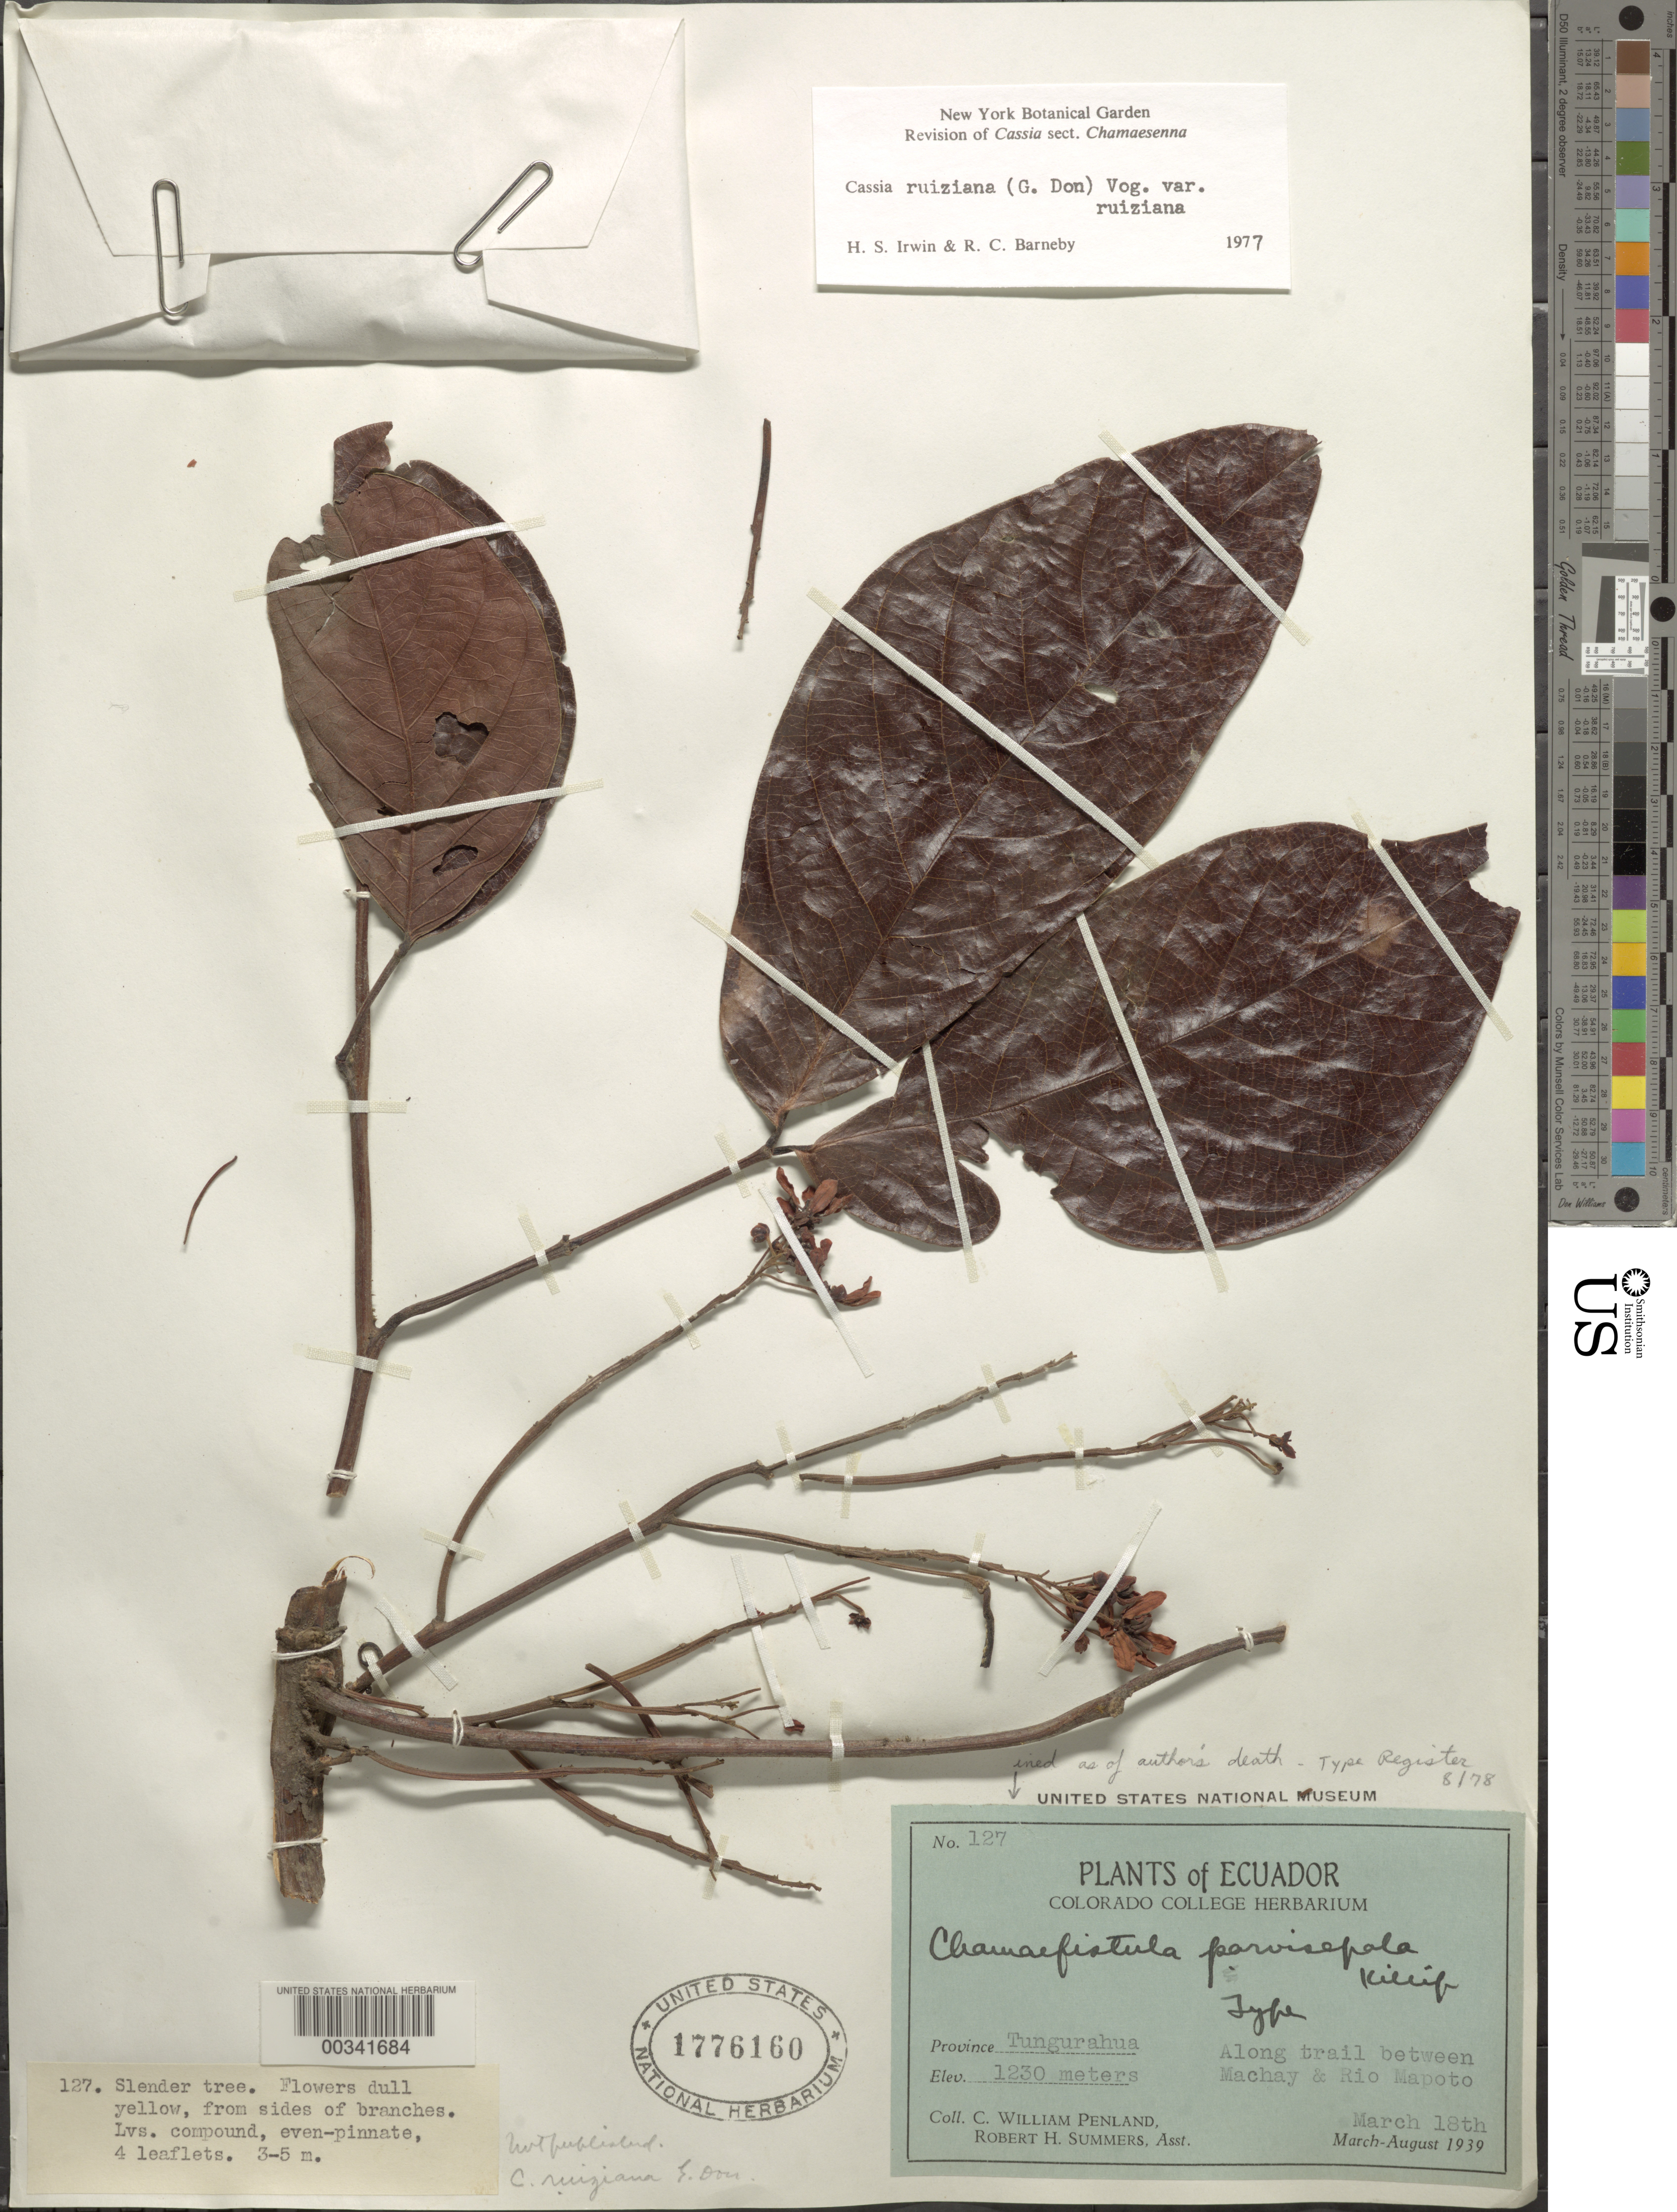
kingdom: Plantae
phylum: Tracheophyta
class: Magnoliopsida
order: Fabales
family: Fabaceae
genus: Senna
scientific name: Senna ruiziana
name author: (G. Don) H.S. Irwin & Barneby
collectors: W. Penland & R. Summers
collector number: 127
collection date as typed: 18 Mar 1939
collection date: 1939-03-18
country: Ecuador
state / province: Tungurahua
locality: Along Trail between machay and Rio mapoto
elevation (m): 1230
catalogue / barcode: US 1776160